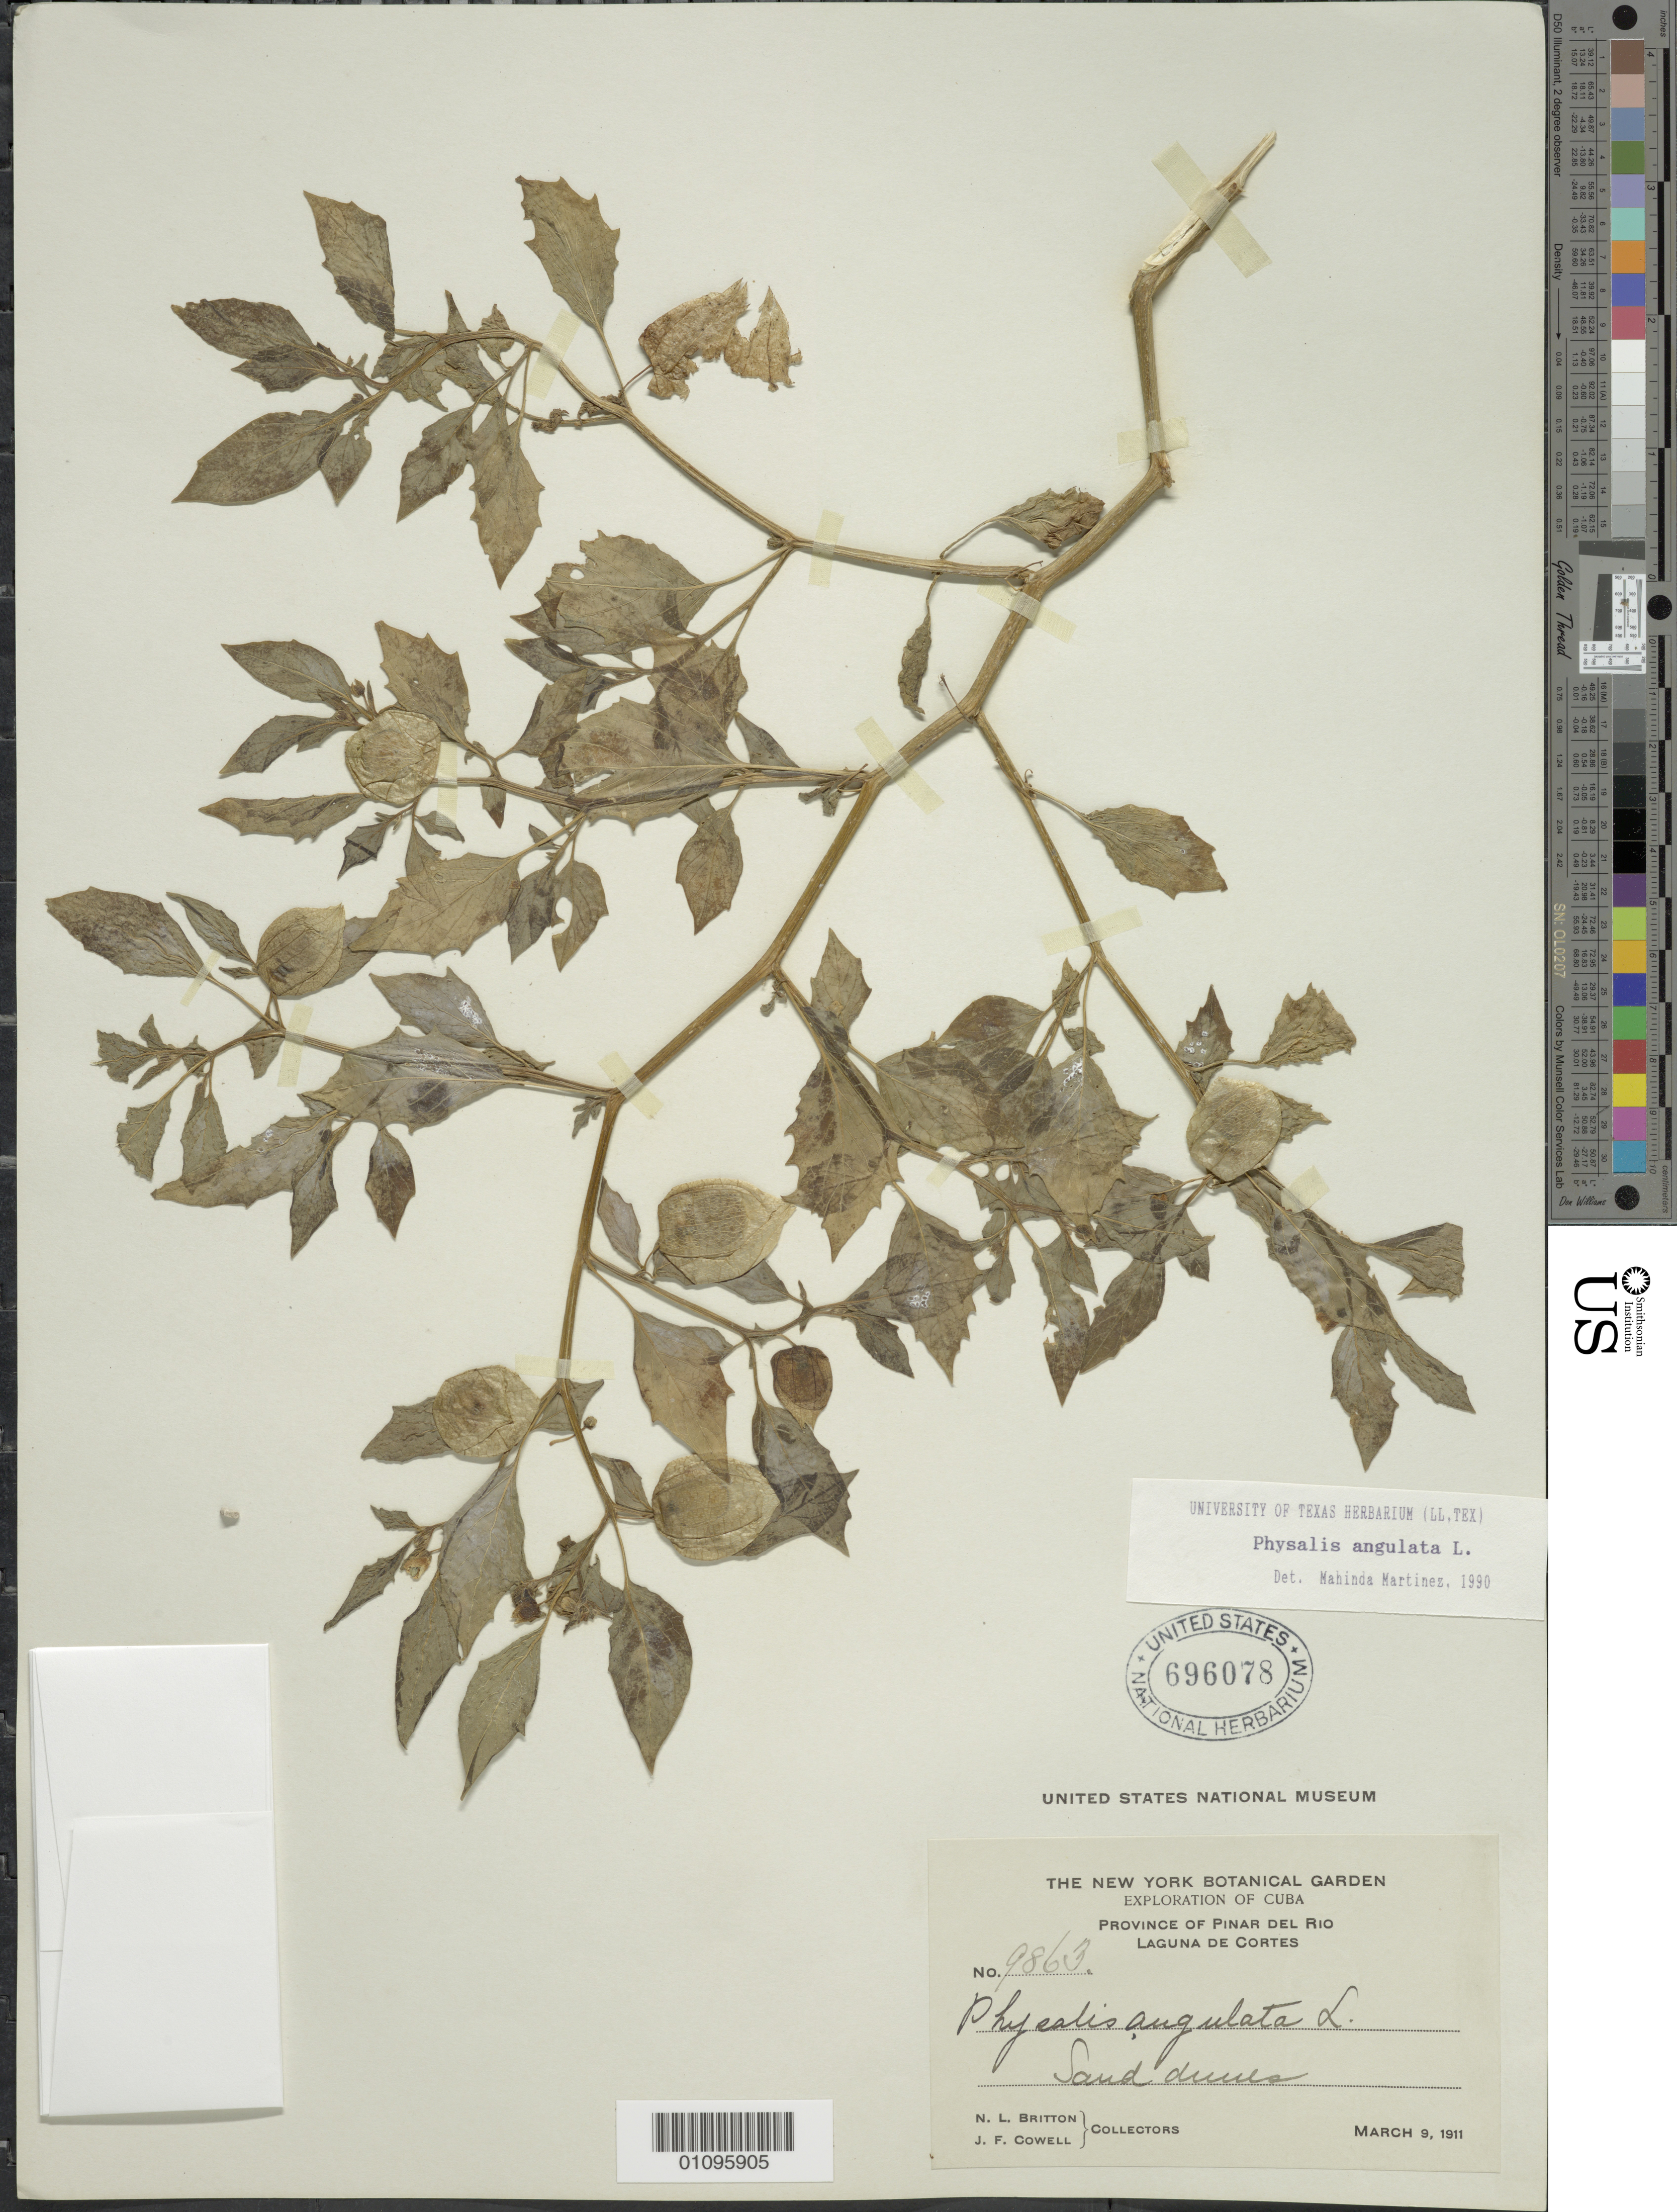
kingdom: Plantae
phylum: Tracheophyta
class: Magnoliopsida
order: Solanales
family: Solanaceae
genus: Physalis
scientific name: Physalis angulata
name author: L.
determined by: Martinez, M.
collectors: N. Britton & J. F. Cowell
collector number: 9863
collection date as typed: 09 Mar 1911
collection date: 1911-03-09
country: Cuba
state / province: Pinar del Río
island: Cuba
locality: Laguna de Cortes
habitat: Sand dunes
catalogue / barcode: US 696078